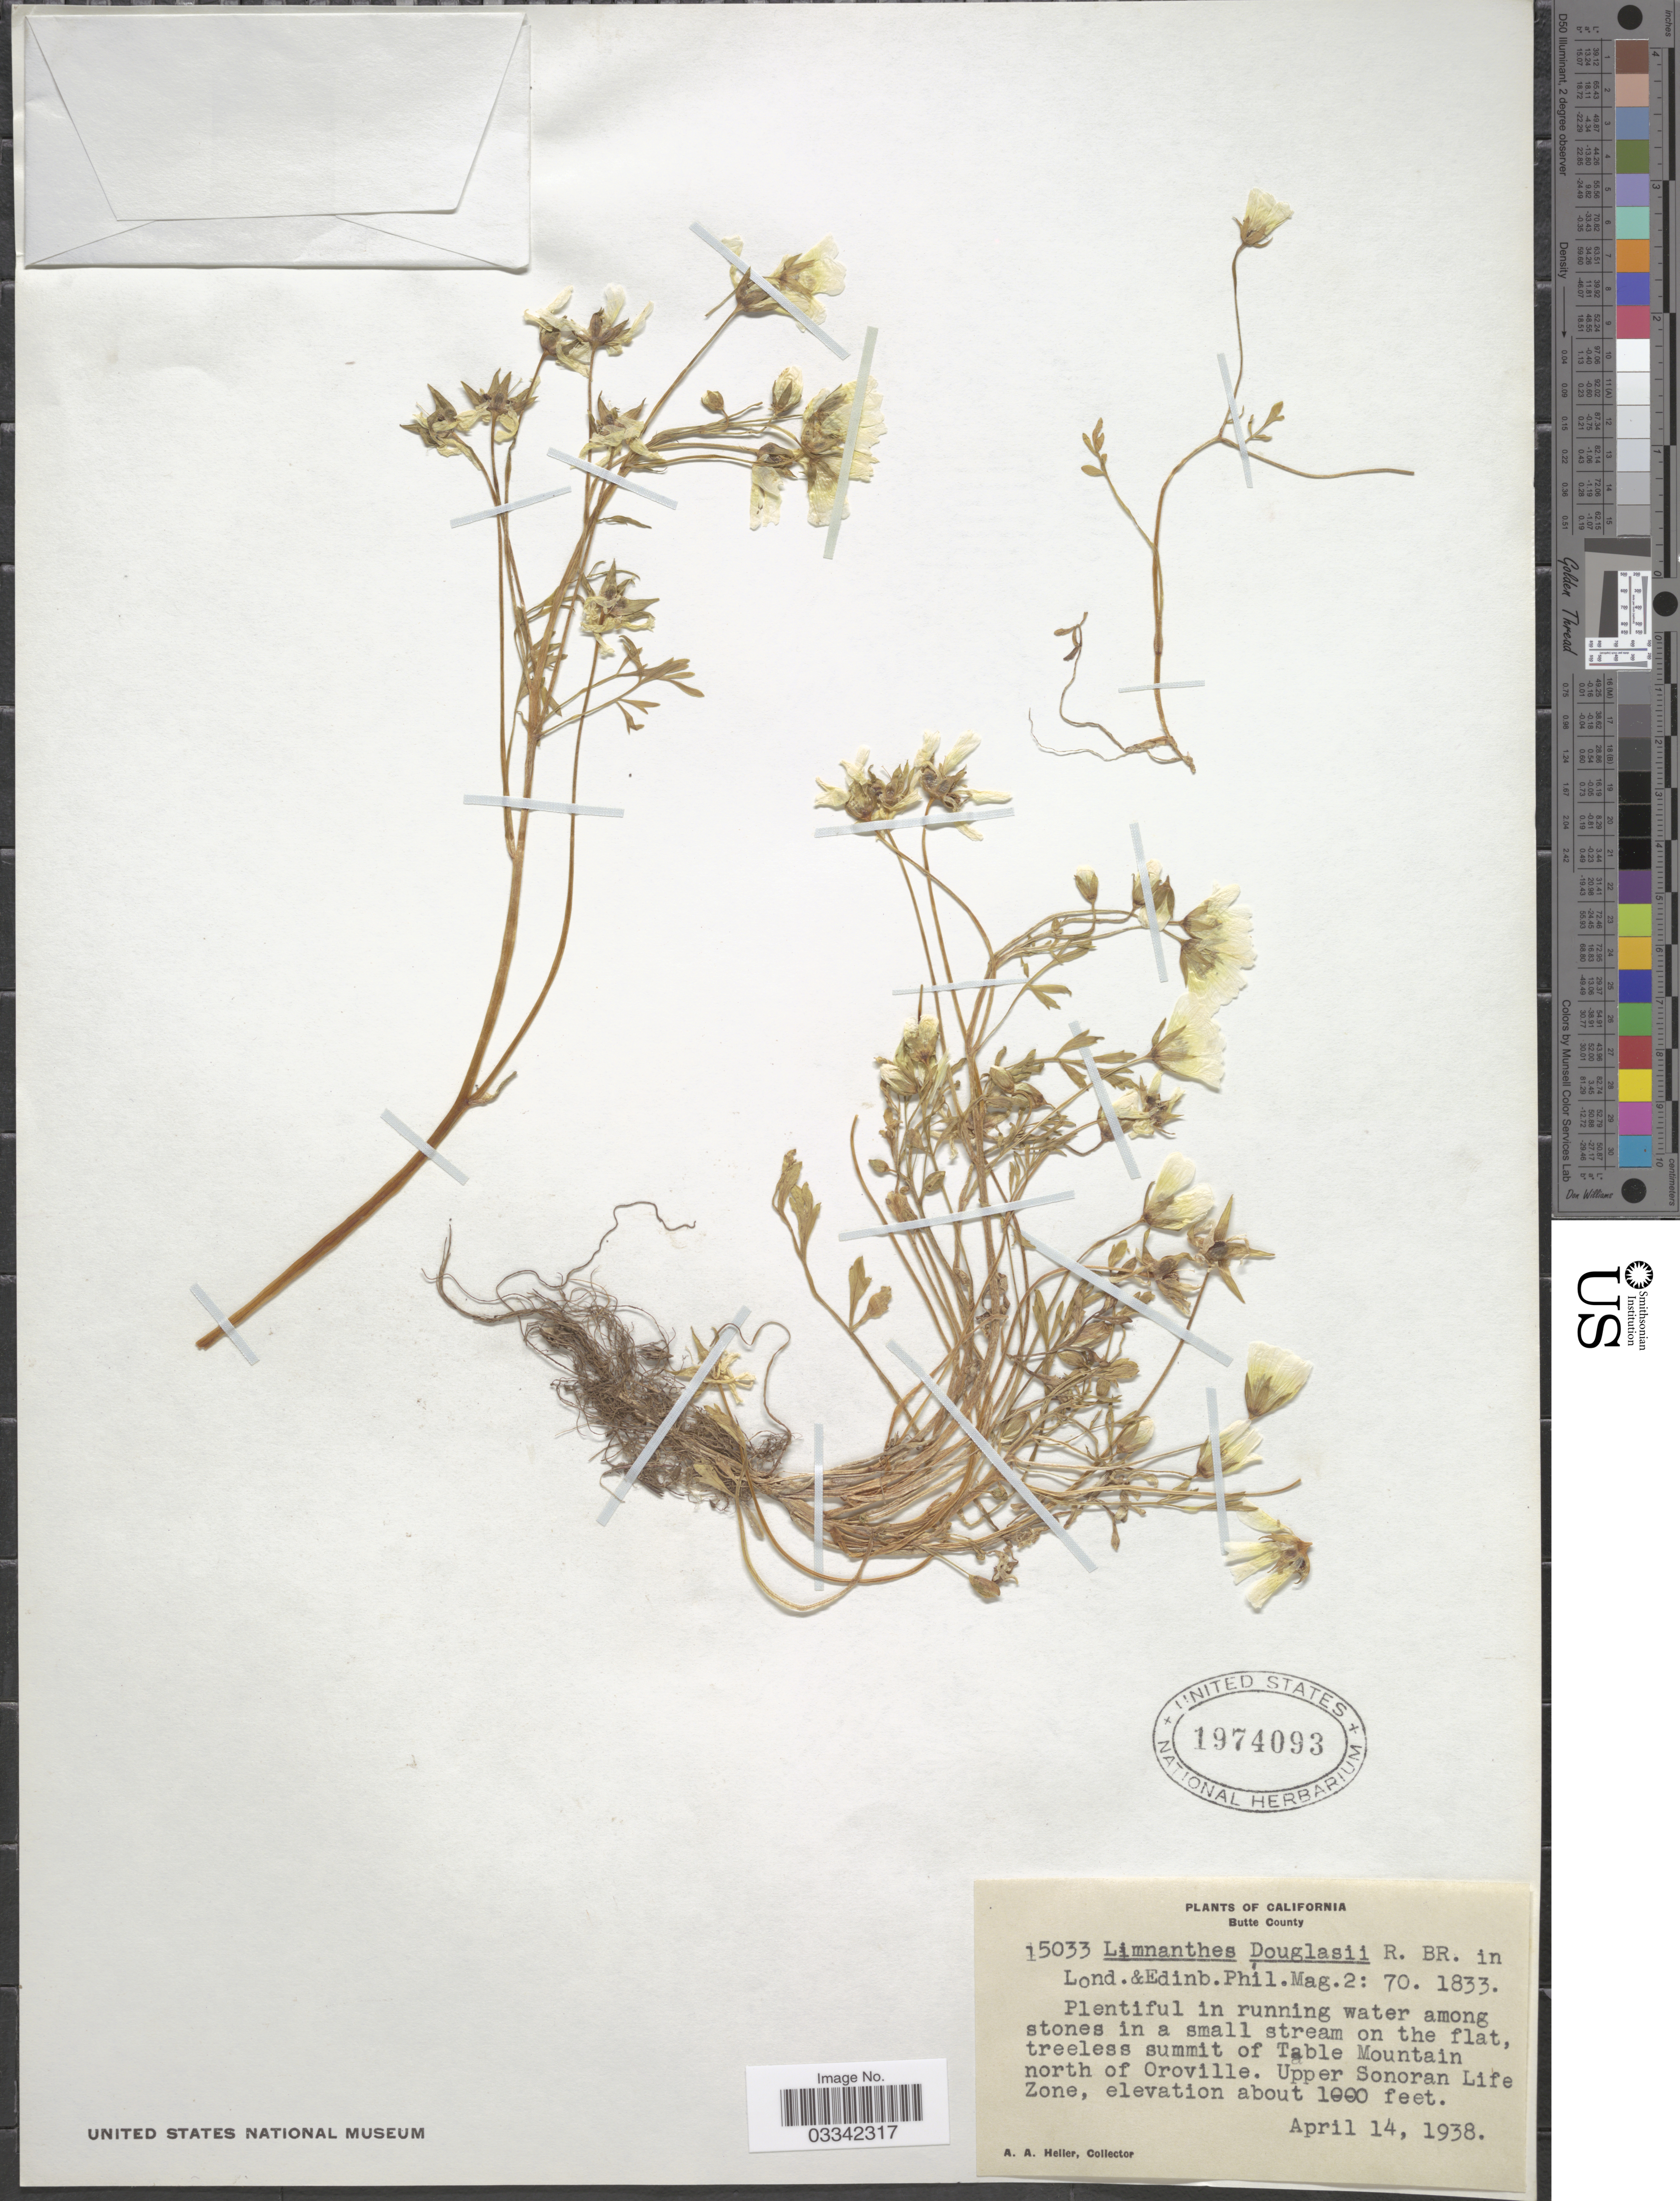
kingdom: Plantae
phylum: Tracheophyta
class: Magnoliopsida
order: Brassicales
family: Limnanthaceae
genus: Limnanthes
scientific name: Limnanthes douglasii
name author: R. Br.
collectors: A. A. Heller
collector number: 15033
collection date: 1938-04-14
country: United States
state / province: California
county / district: Butte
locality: Butte County. Summit of Table Mountain north of Oroville. Upper Sonoran Life Zone.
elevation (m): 305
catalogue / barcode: US 1974093